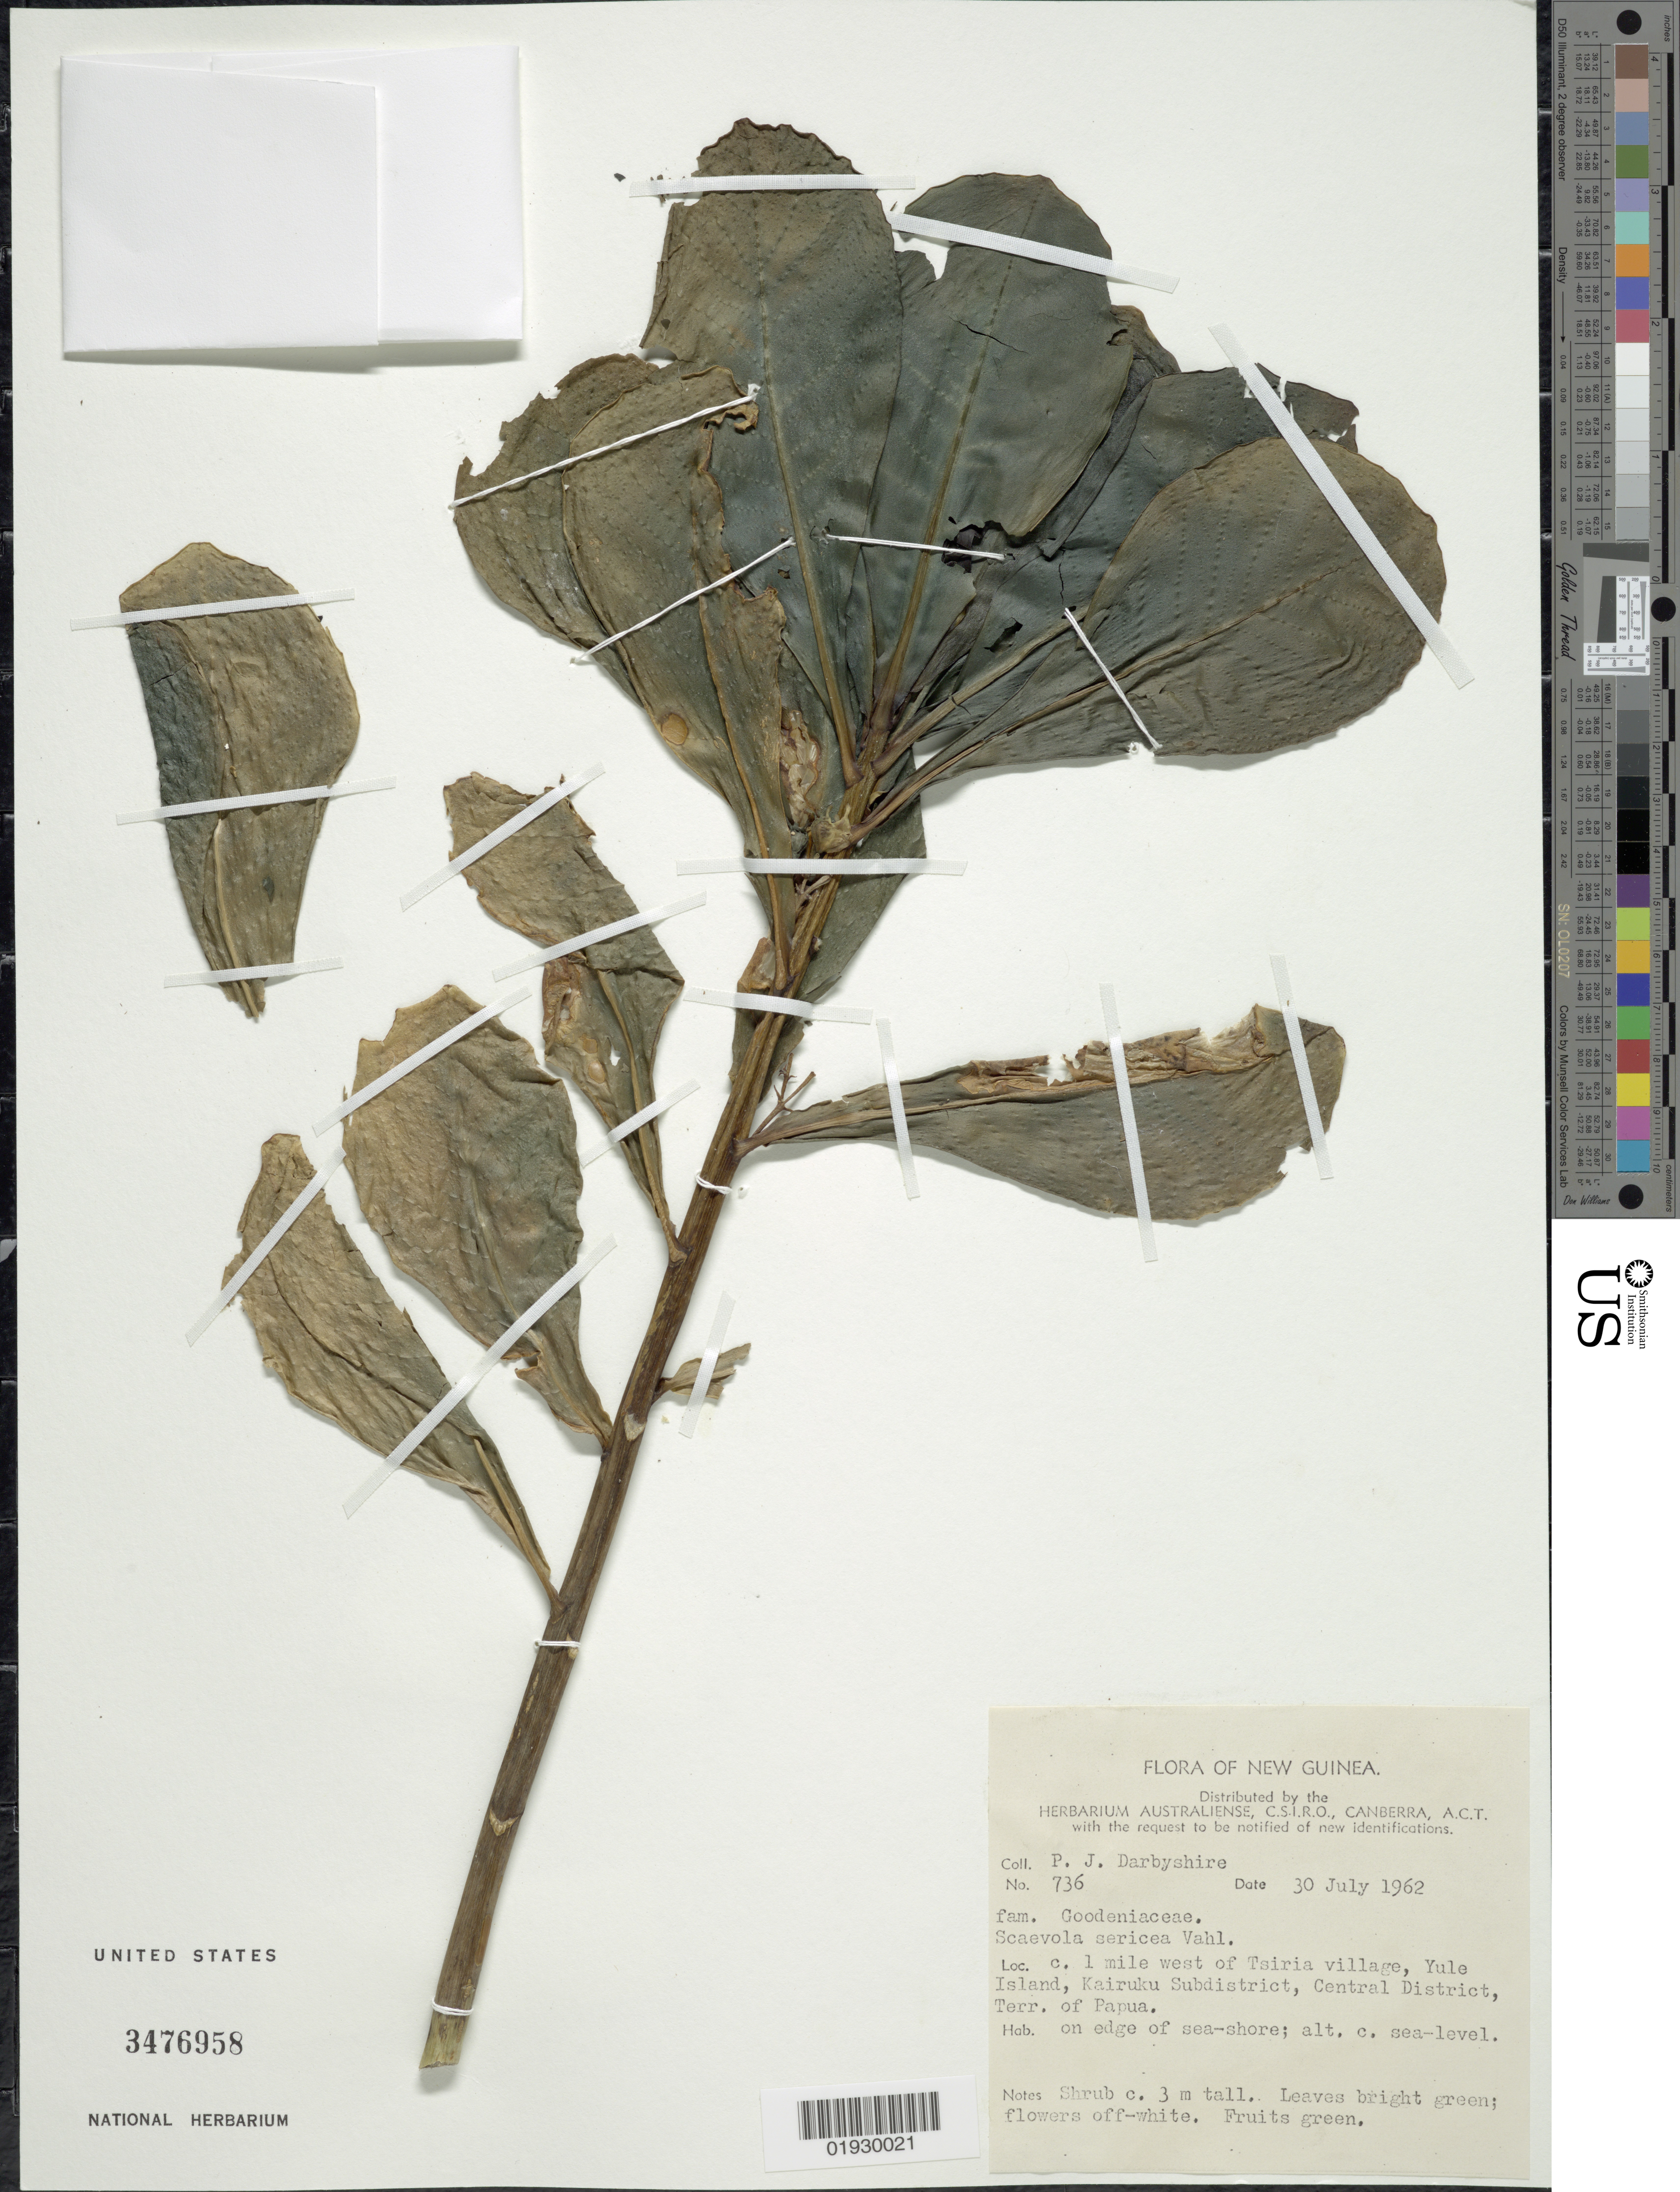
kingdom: Plantae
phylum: Tracheophyta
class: Magnoliopsida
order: Asterales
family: Goodeniaceae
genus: Scaevola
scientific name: Scaevola taccada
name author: (Gaertn.) Roxb.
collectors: P. Darbyshire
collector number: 736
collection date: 1962-07-30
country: Papua New Guinea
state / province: Central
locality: New Guinea, c. 1 mile west of Tsiria village, Yule Island, Kairuku Subdistrict, Central District.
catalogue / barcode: US 3476958